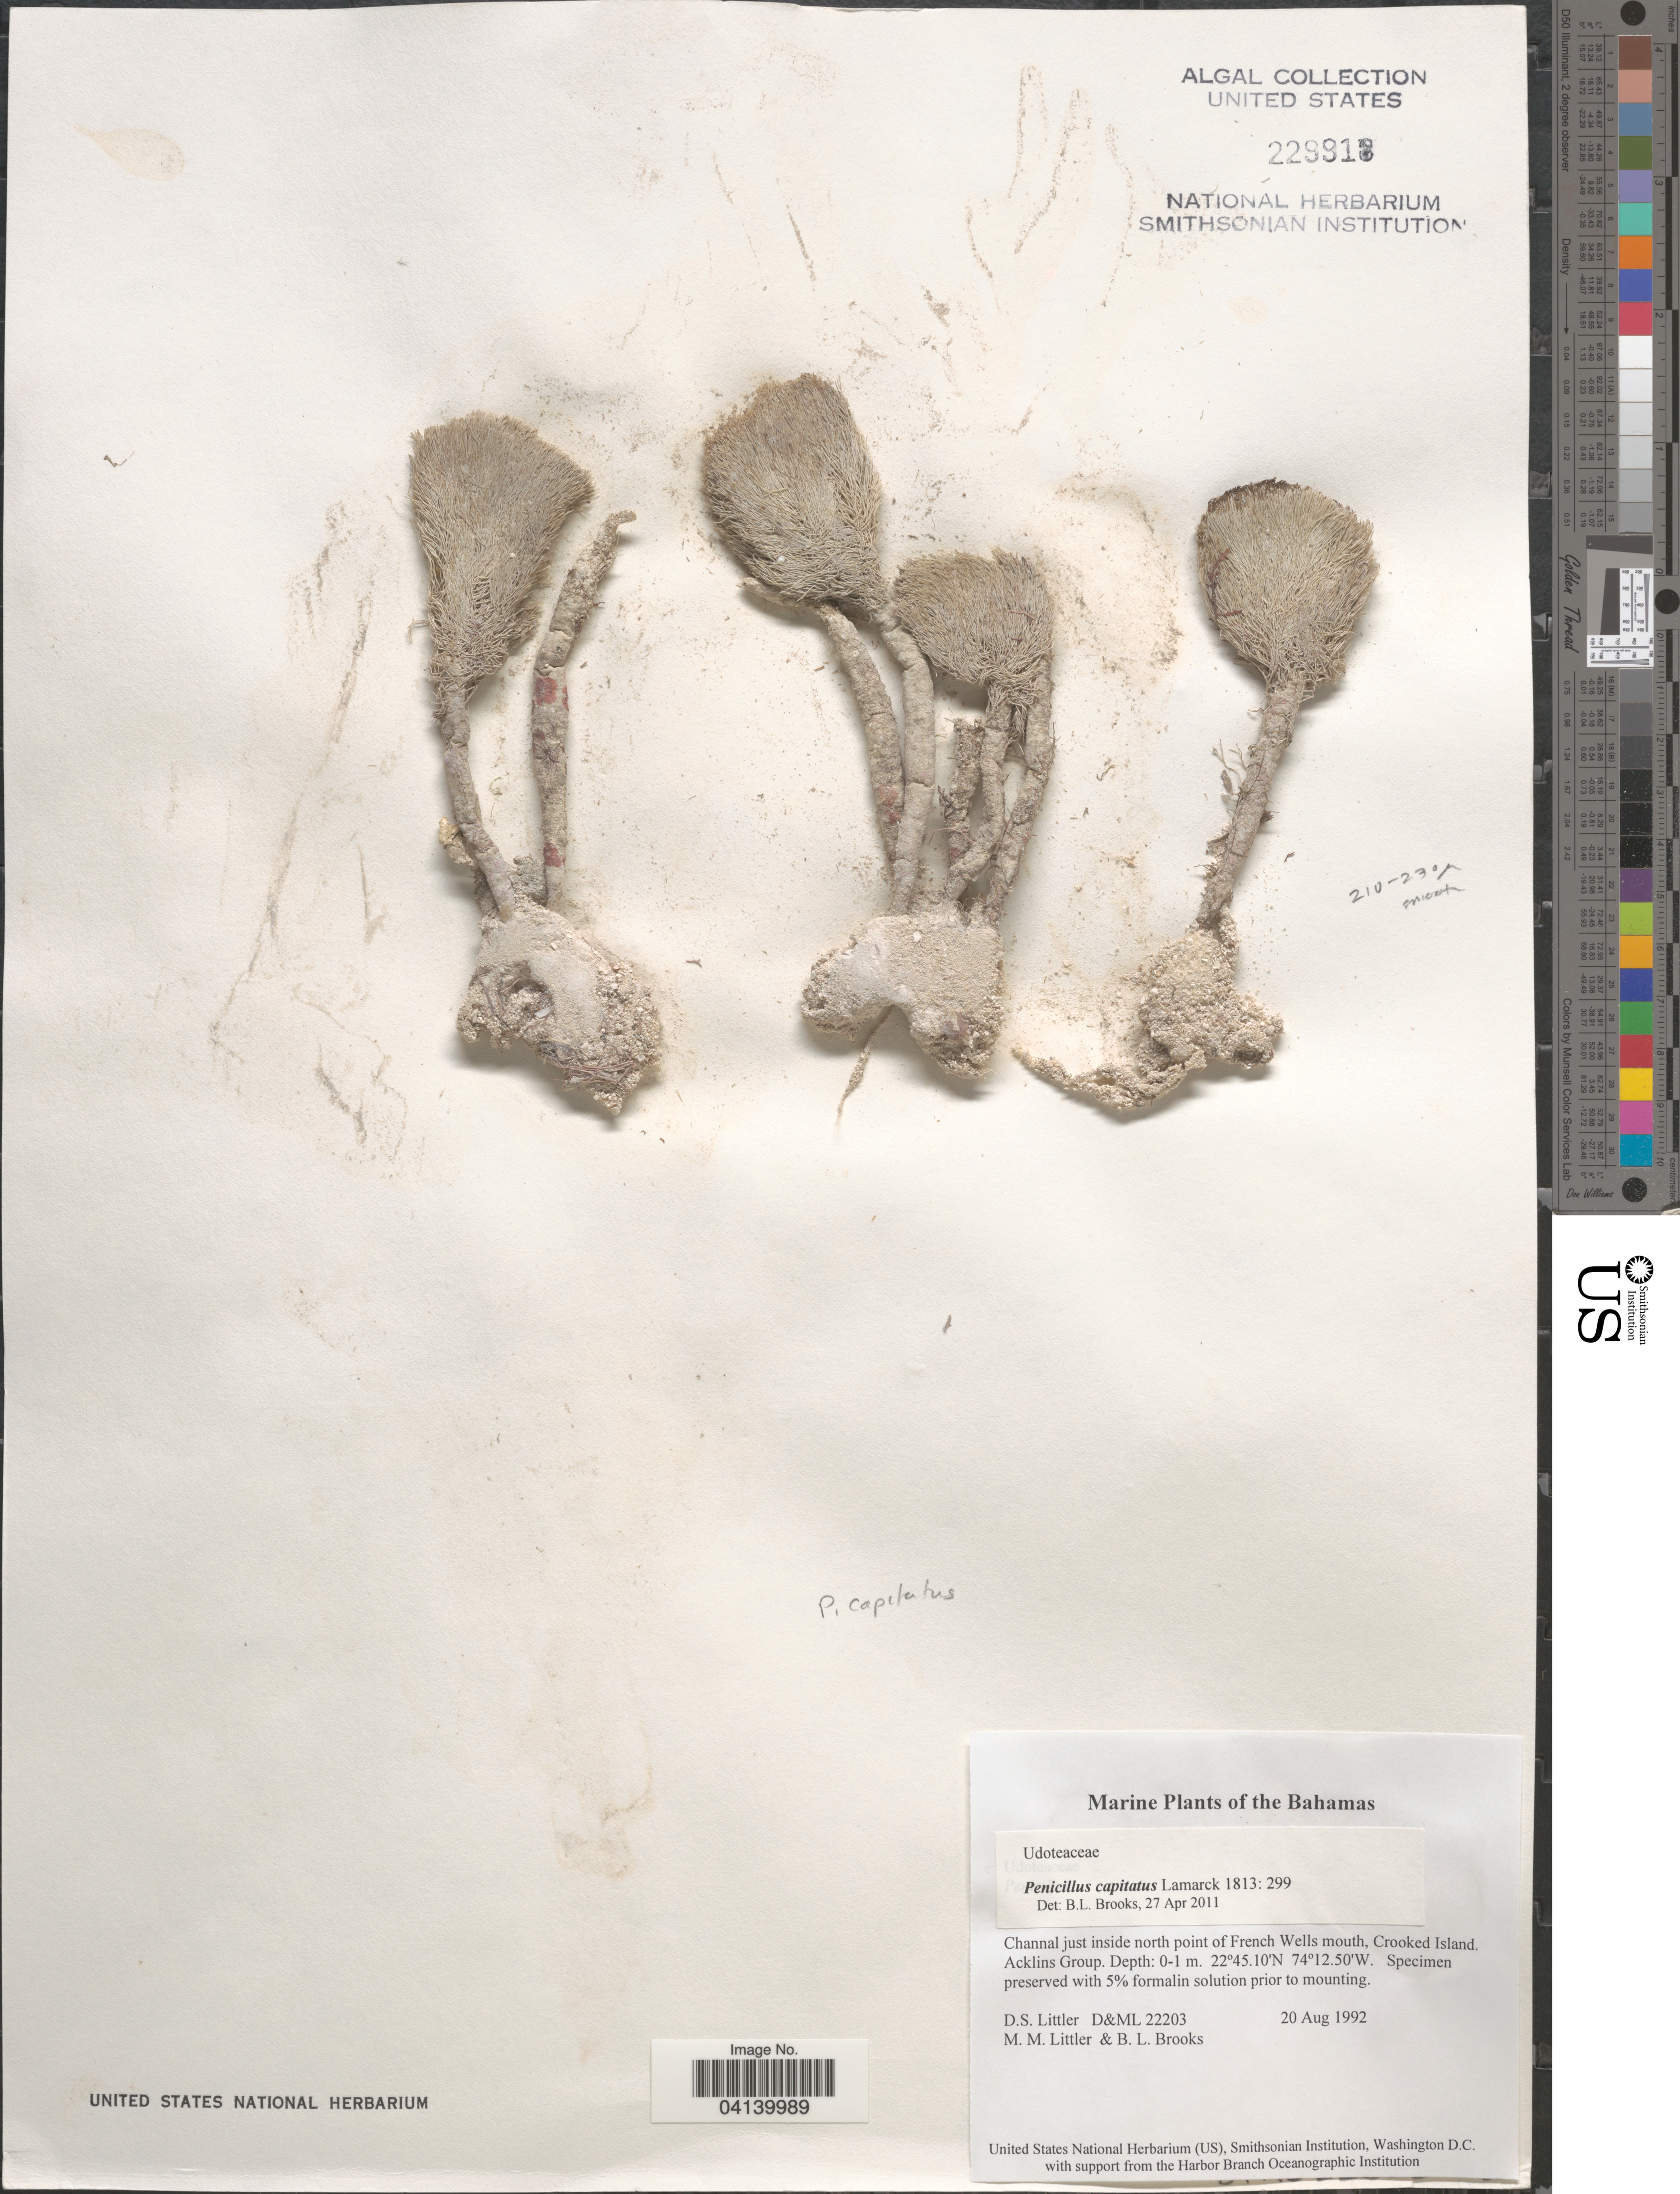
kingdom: Plantae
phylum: Chlorophyta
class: Ulvophyceae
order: Bryopsidales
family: Udoteaceae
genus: Penicillus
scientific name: Penicillus capitatus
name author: Lam.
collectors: D. S. Littler & B. Brooks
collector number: D&ML22203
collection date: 1992-08-20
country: Bahamas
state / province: Acklins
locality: Channel just inside north point of French Wells mouth, Crooked Island. Acklins Group.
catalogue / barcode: US 229918